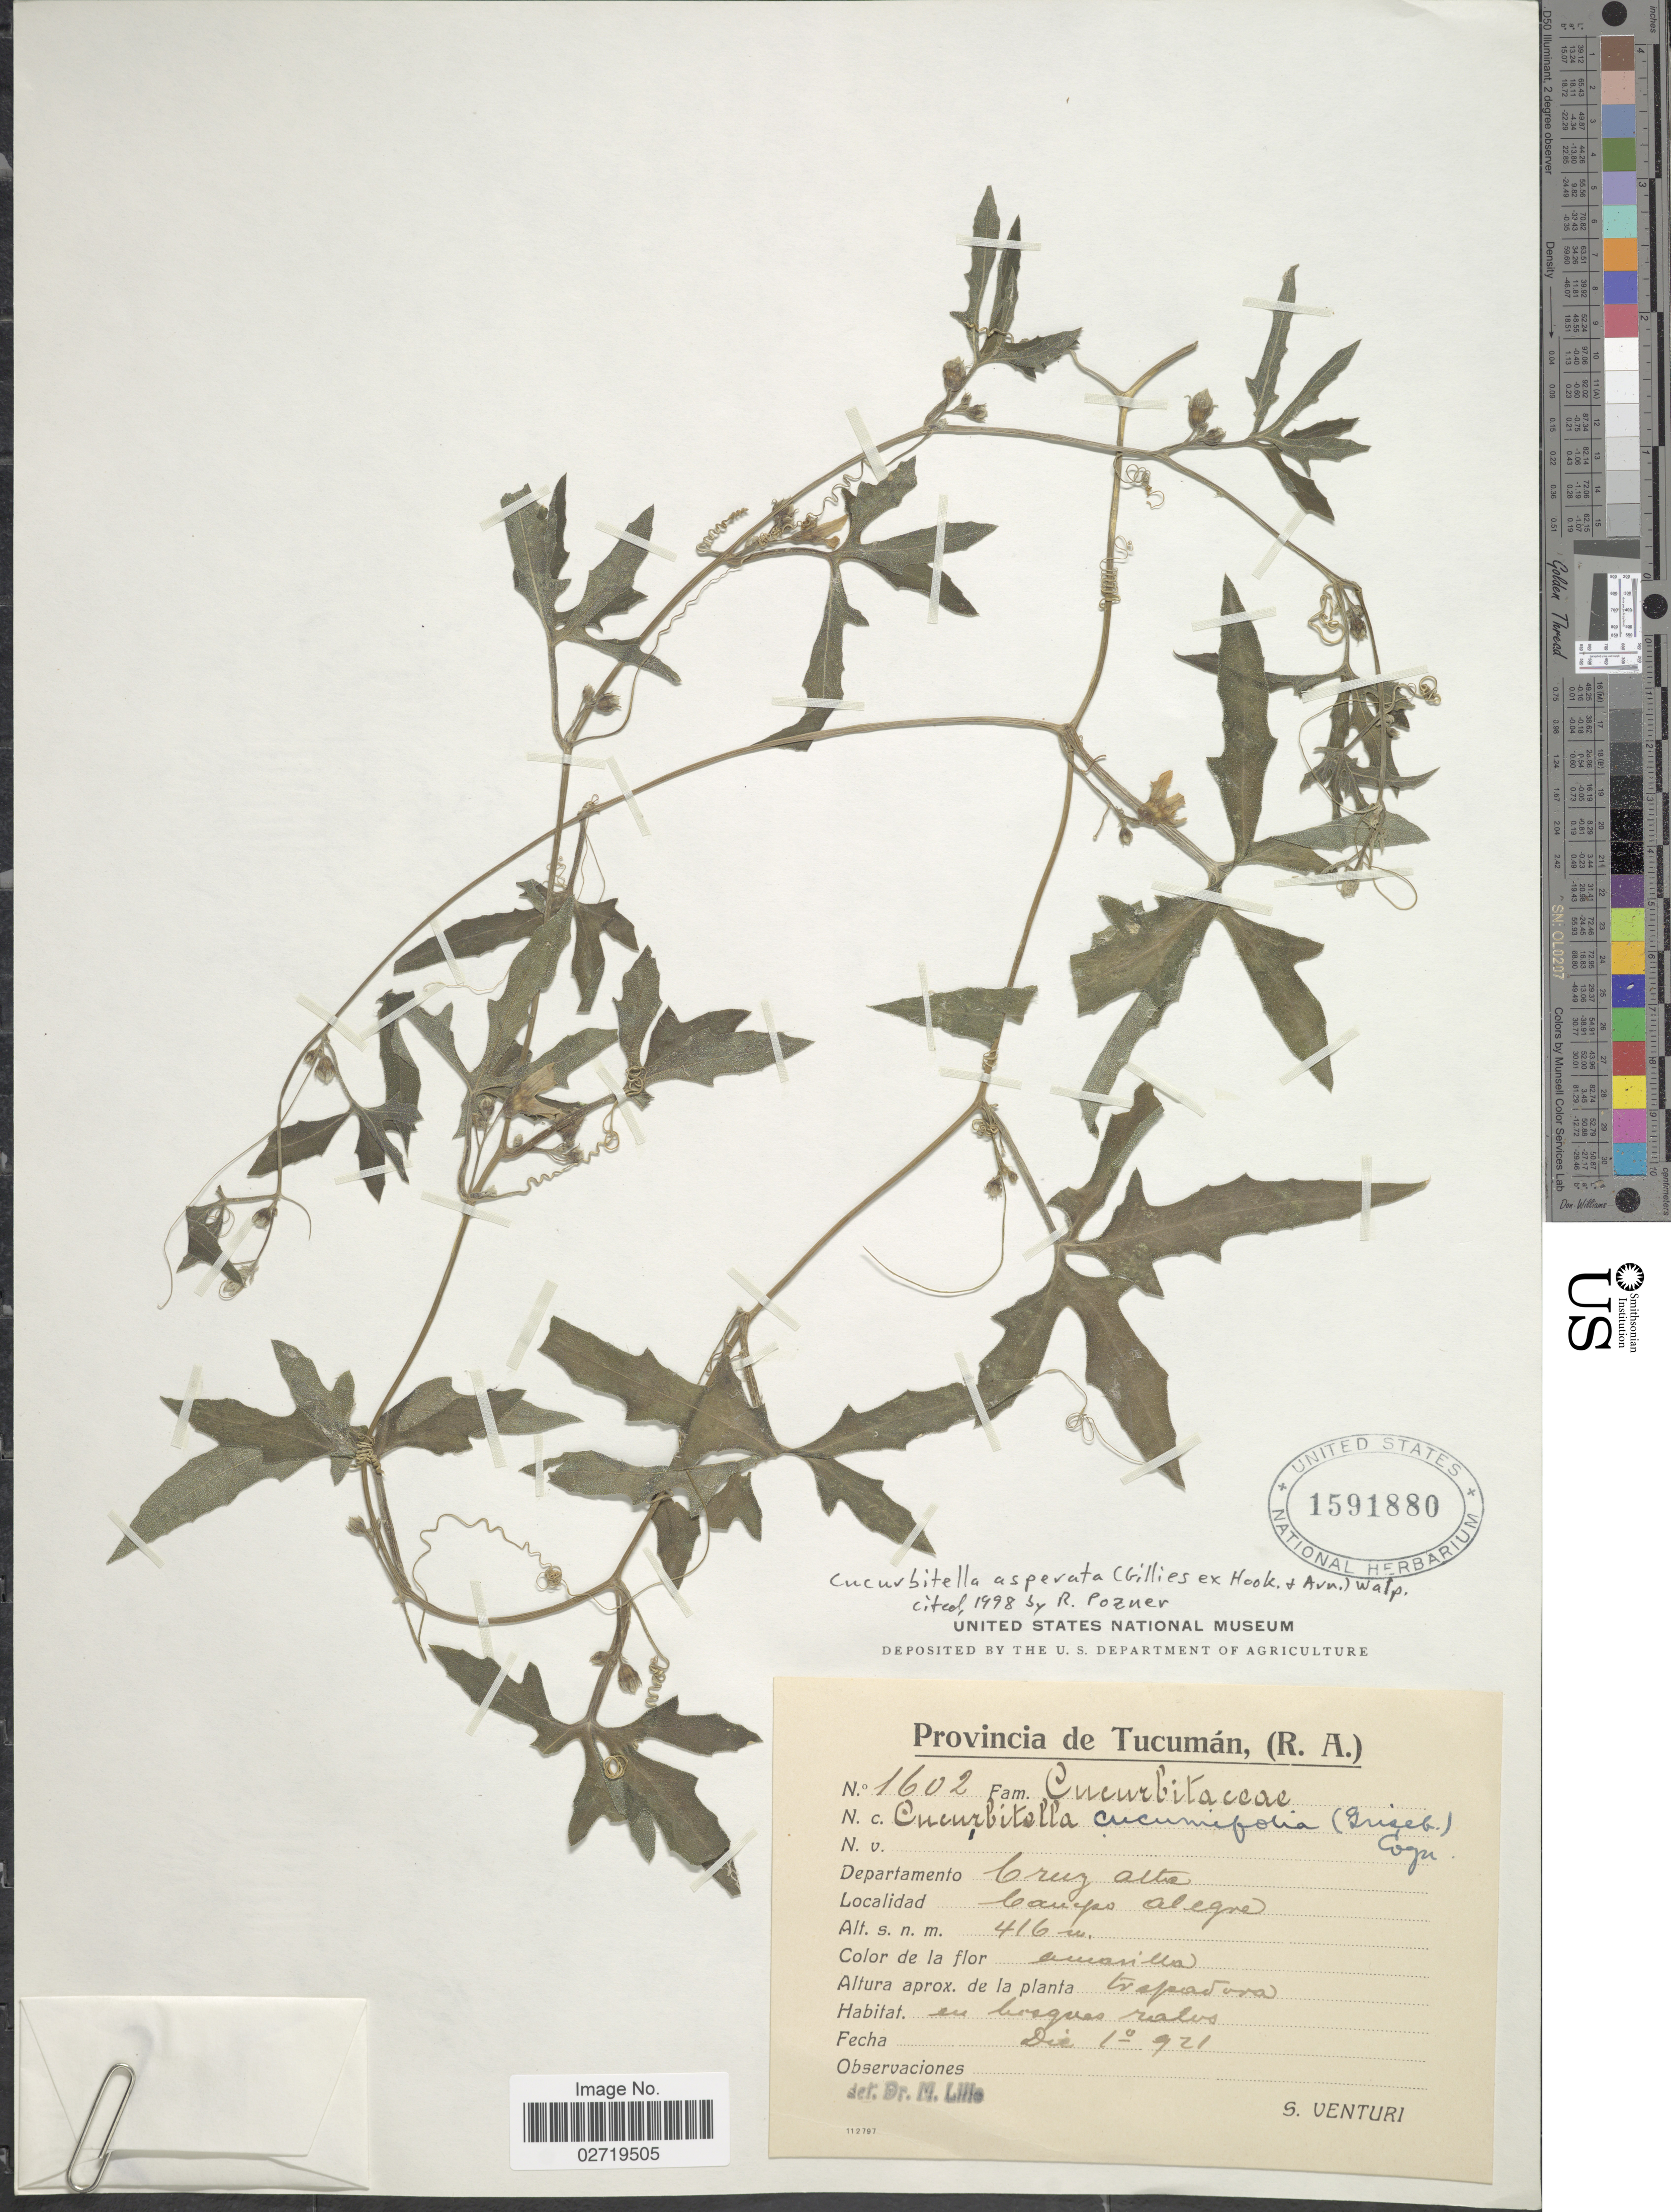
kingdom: Plantae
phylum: Tracheophyta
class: Magnoliopsida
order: Cucurbitales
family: Cucurbitaceae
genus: Cucurbitella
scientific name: Cucurbitella asperata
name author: (Gillies ex Hook. & Arn.) Walp.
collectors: S. Venturi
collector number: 1602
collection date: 1921-12-01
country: Argentina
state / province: Tucuman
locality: Provincia de Tucuman (R.A.), Departamento Cruz Alta, Campo Alegre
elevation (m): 416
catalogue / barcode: US 1591880